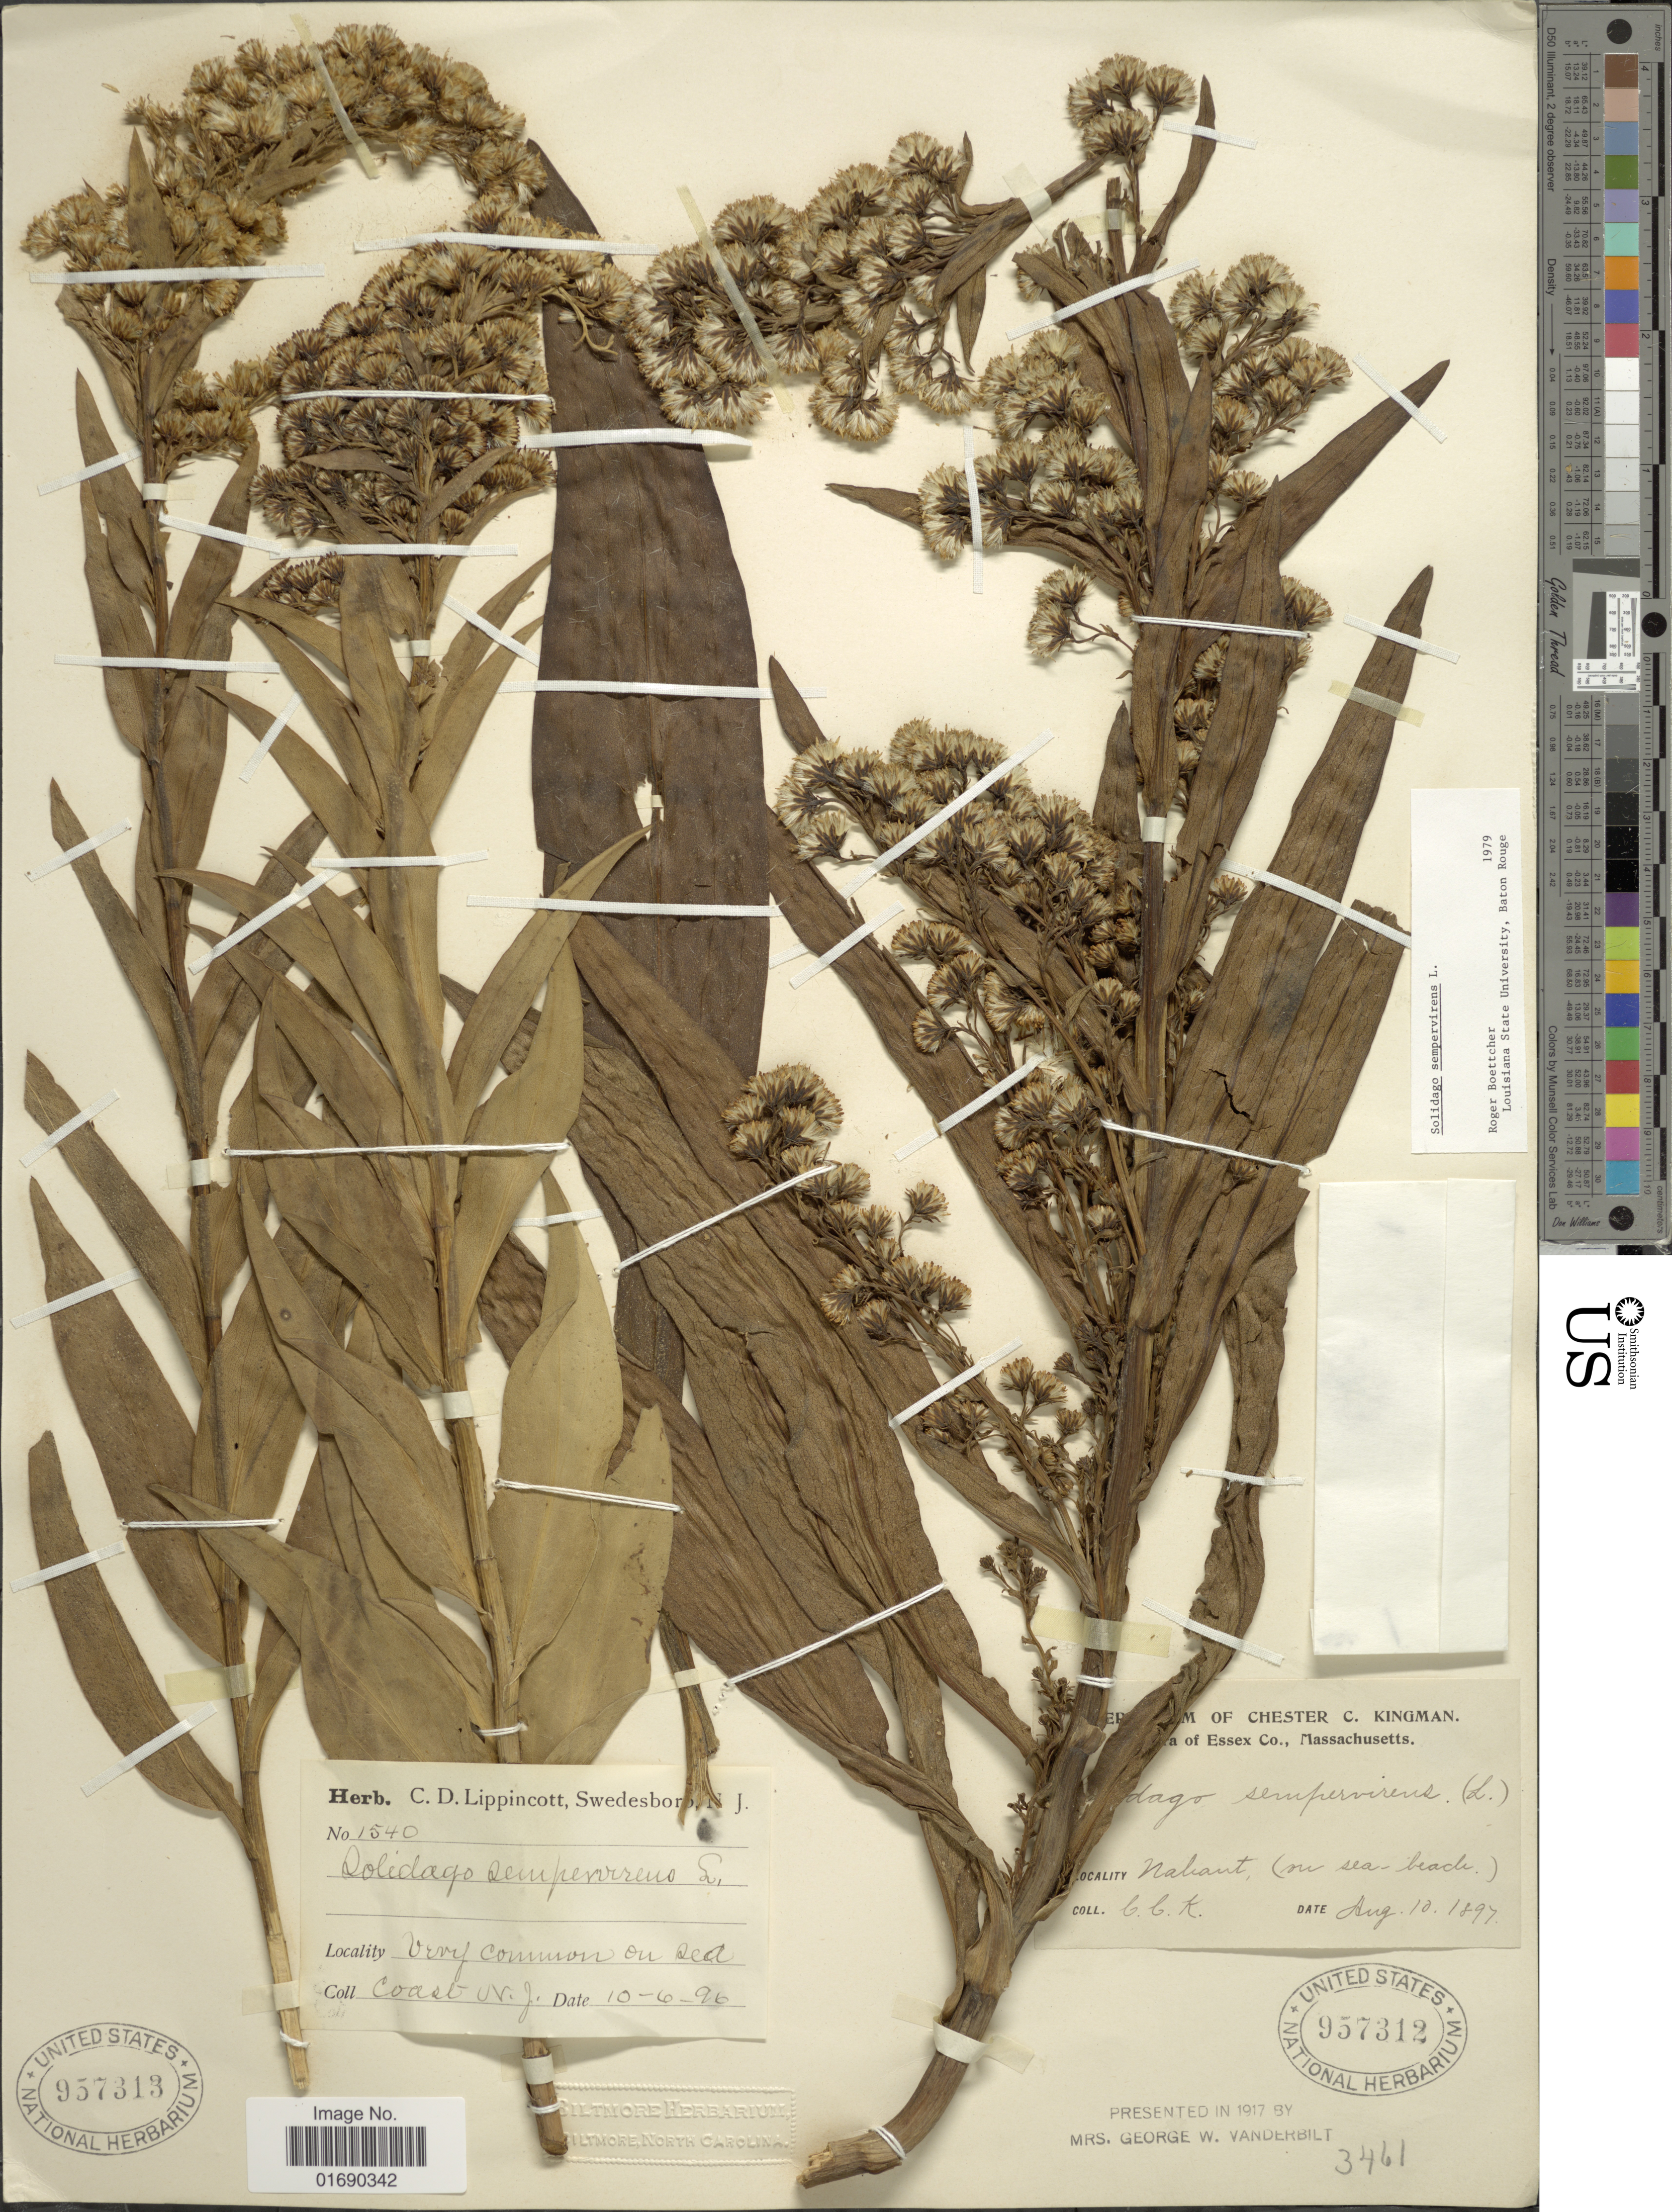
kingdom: Plantae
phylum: Tracheophyta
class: Magnoliopsida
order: Asterales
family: Asteraceae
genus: Solidago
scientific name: Solidago sempervirens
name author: L.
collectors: ex herb. C. D. Lippincott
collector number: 1540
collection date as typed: Transcribed d/m/y: 10/6/96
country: United States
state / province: New Jersey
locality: Very common on Rd Coast N.J.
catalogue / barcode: US 957313